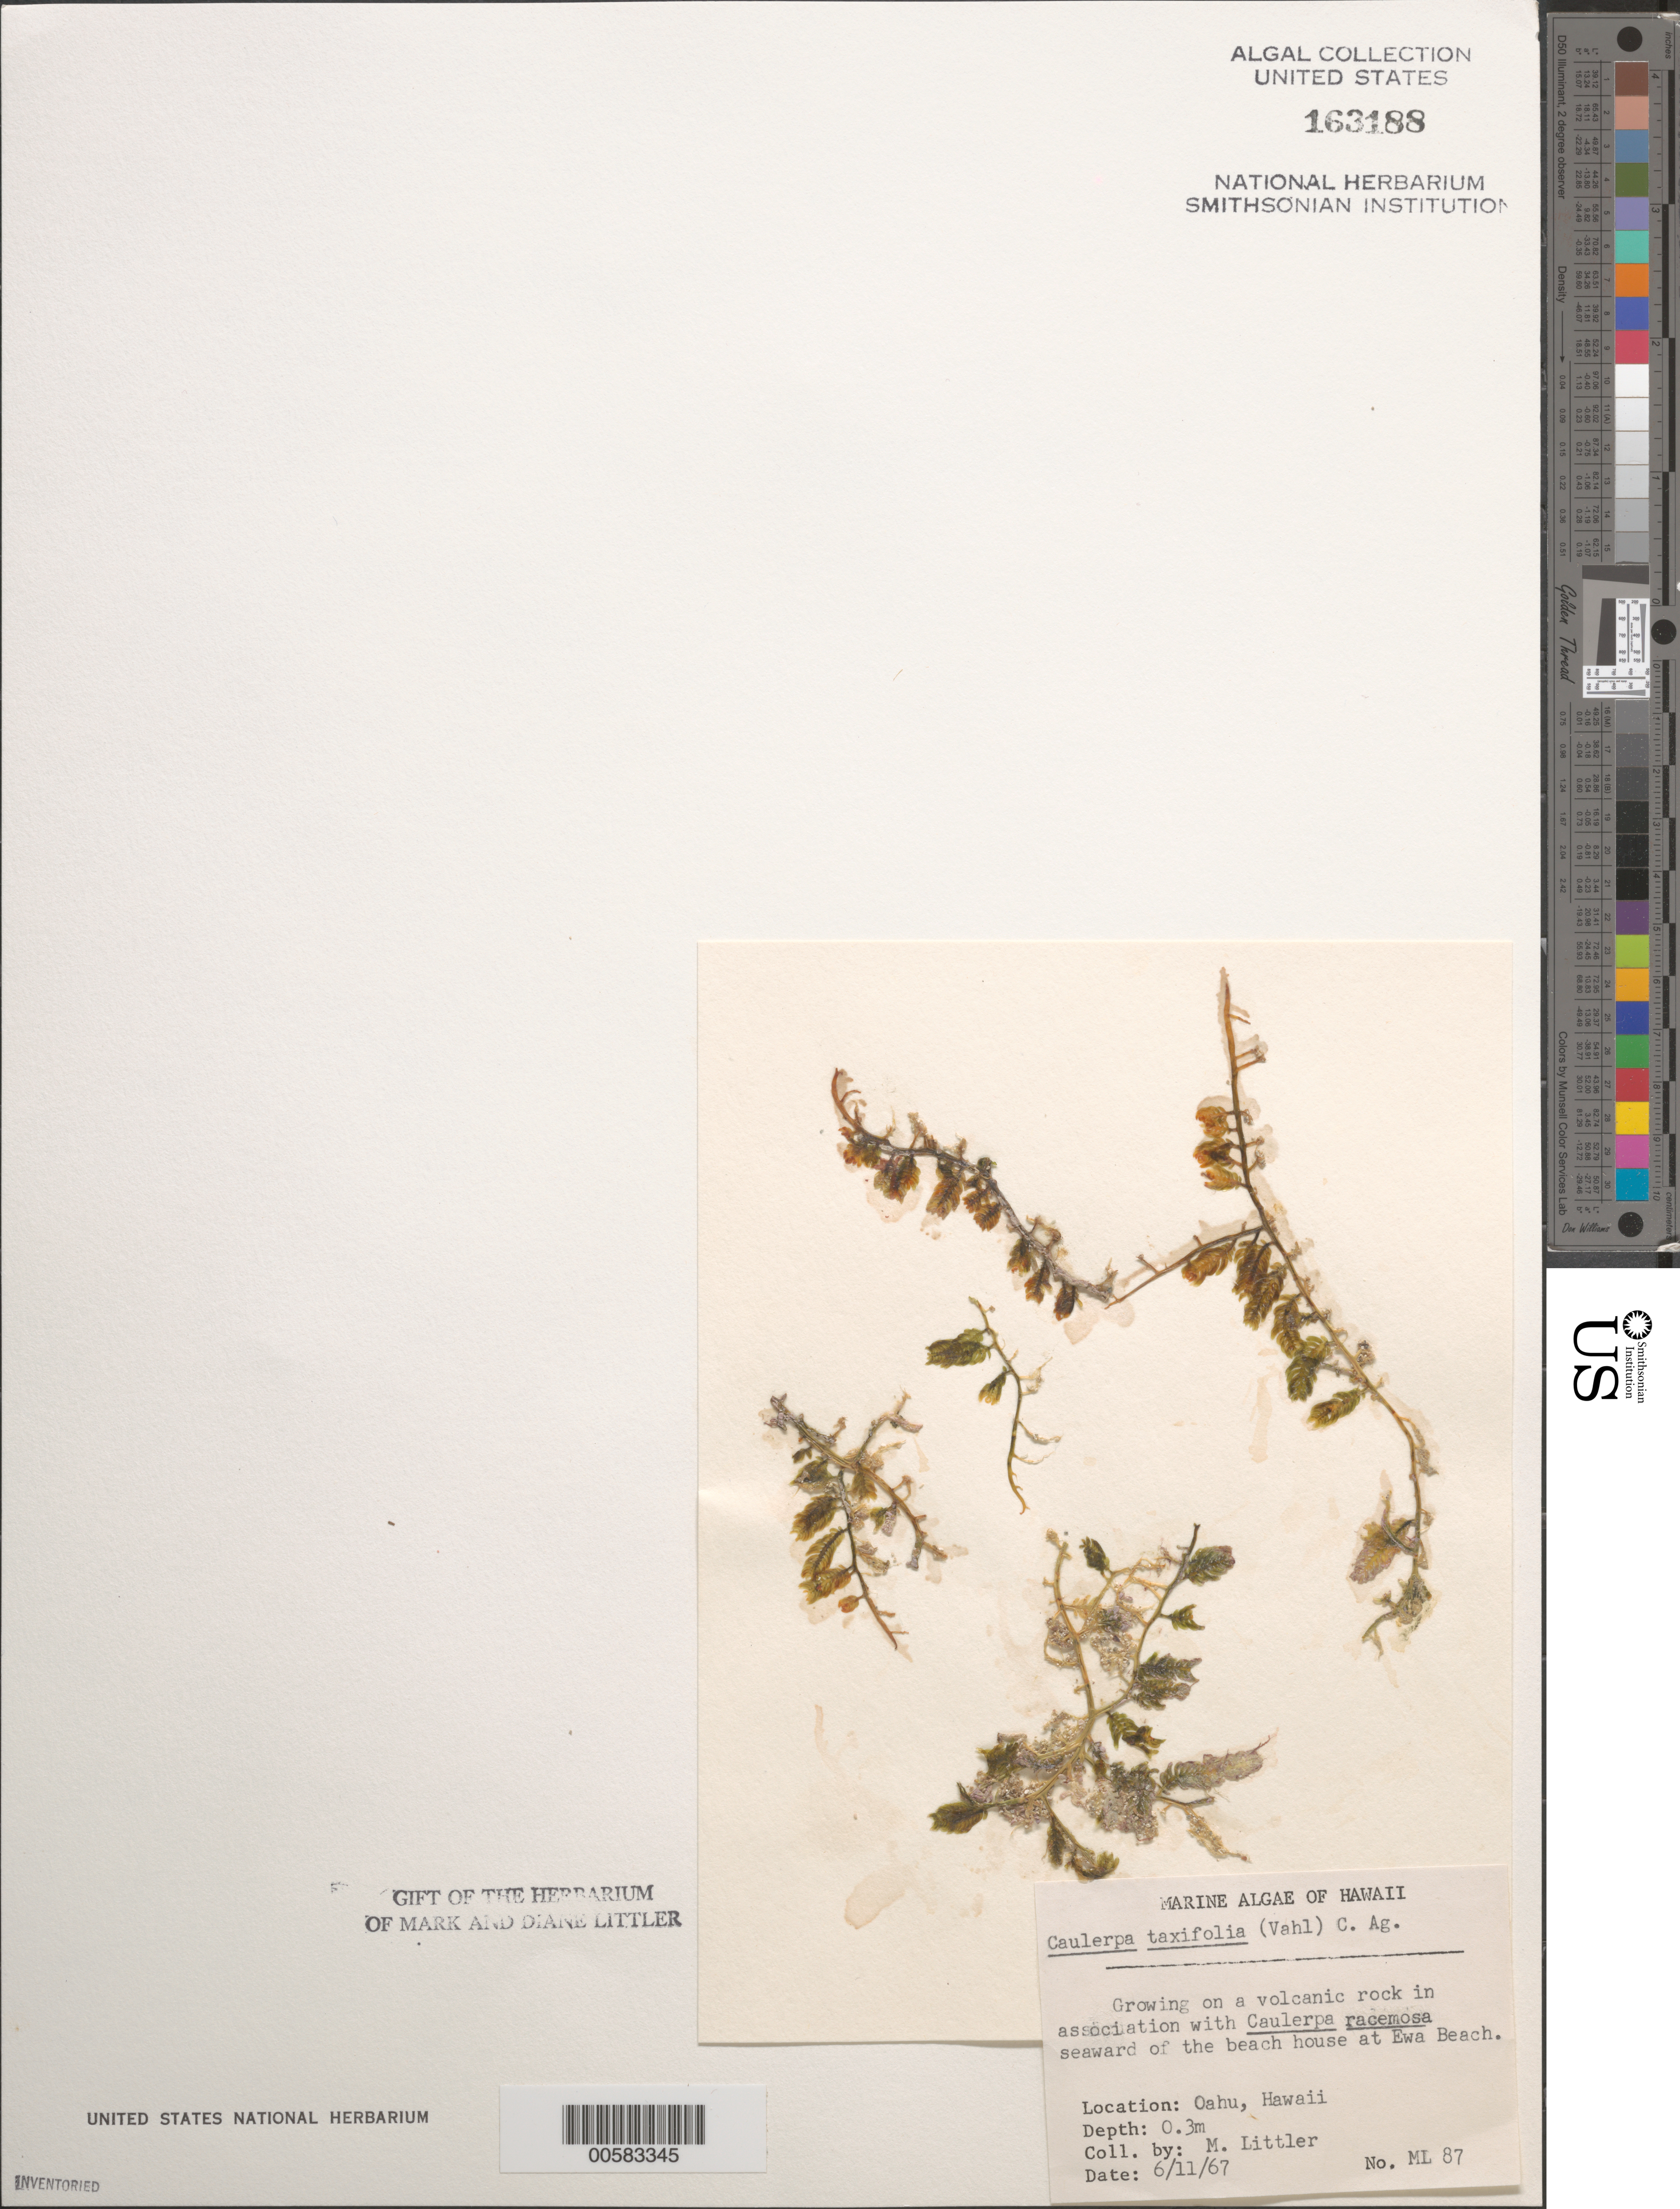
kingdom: Plantae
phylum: Chlorophyta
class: Ulvophyceae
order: Bryopsidales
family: Caulerpaceae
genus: Caulerpa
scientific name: Caulerpa taxifolia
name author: (M. Vahl) C. Agardh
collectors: M. M. Littler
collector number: ML 87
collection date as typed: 11 Jun 1967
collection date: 1967-06-11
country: United States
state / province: Hawaii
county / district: Honolulu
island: Oahu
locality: Ewa Beach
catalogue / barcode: US 163188